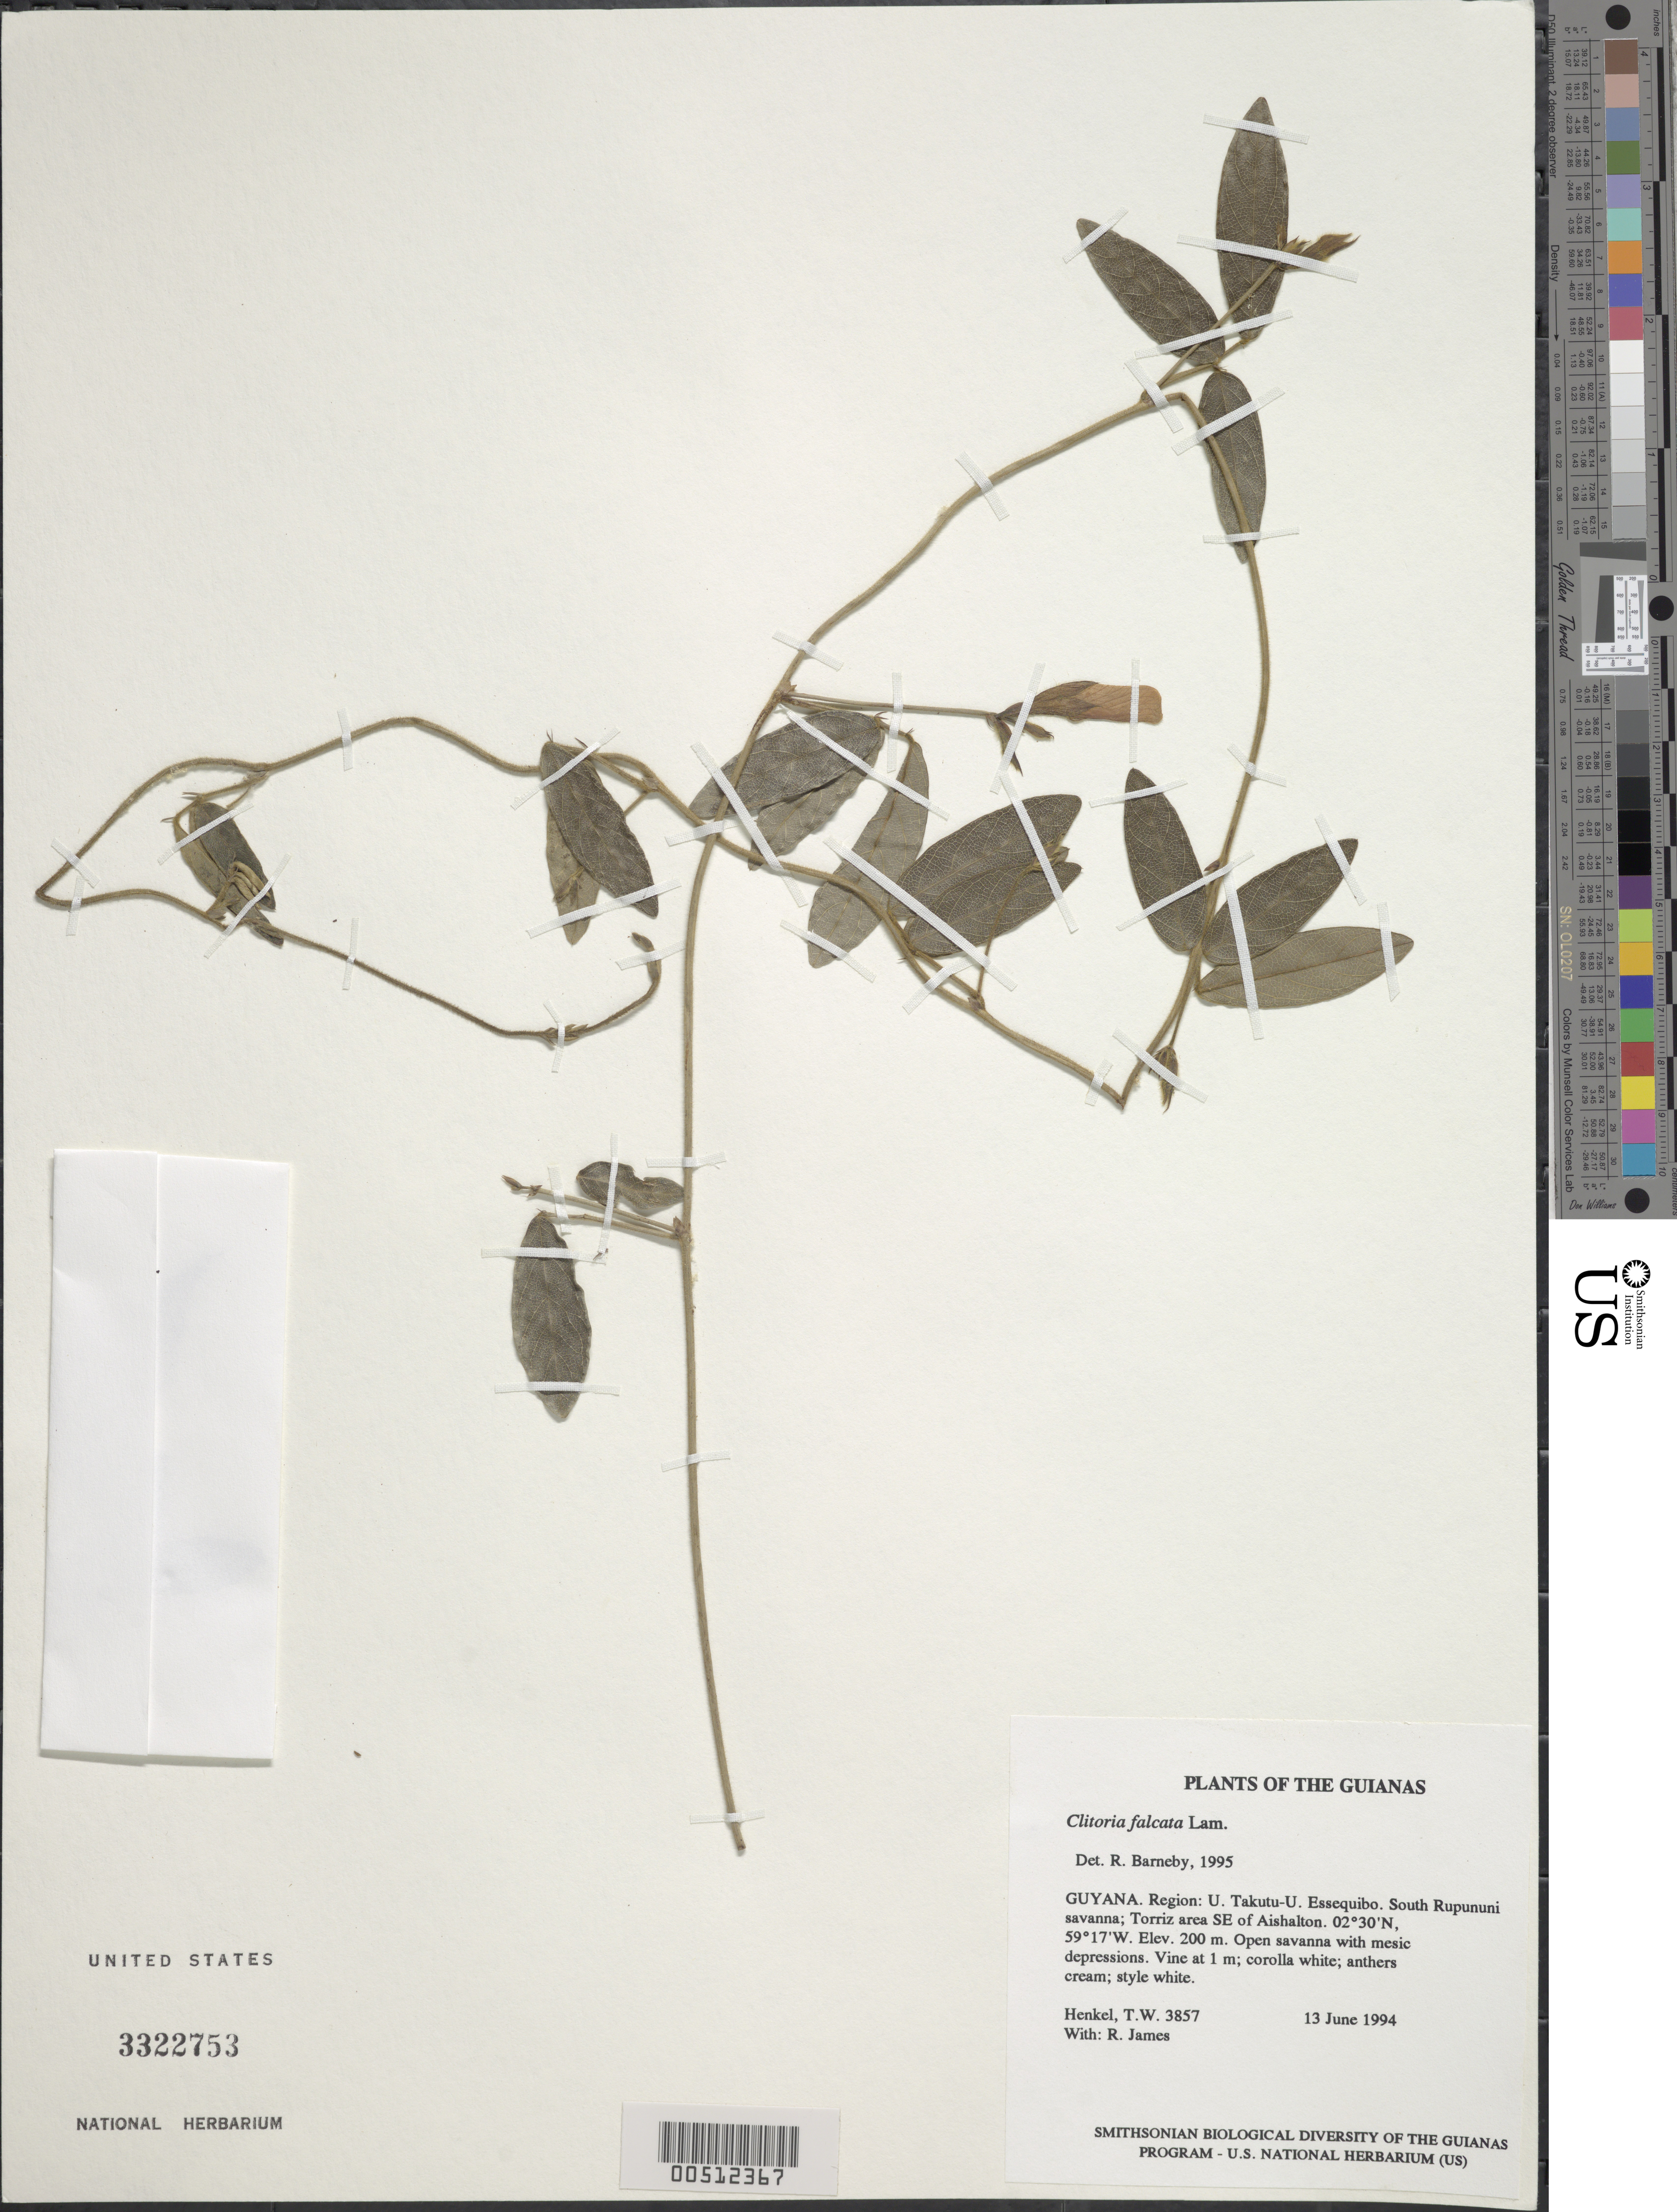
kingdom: Plantae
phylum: Tracheophyta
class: Magnoliopsida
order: Fabales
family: Fabaceae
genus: Clitoria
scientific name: Clitoria falcata var. falcata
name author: Lam.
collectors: T. Henkel & R. James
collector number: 3857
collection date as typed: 13 June 1994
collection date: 1994-06-13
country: Guyana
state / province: U. Takutu-U. Essequibo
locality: South Rupununi savanna; Torriz area SE of Aishalton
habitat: Open savanna with mesic depressions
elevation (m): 200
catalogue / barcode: US 3322753